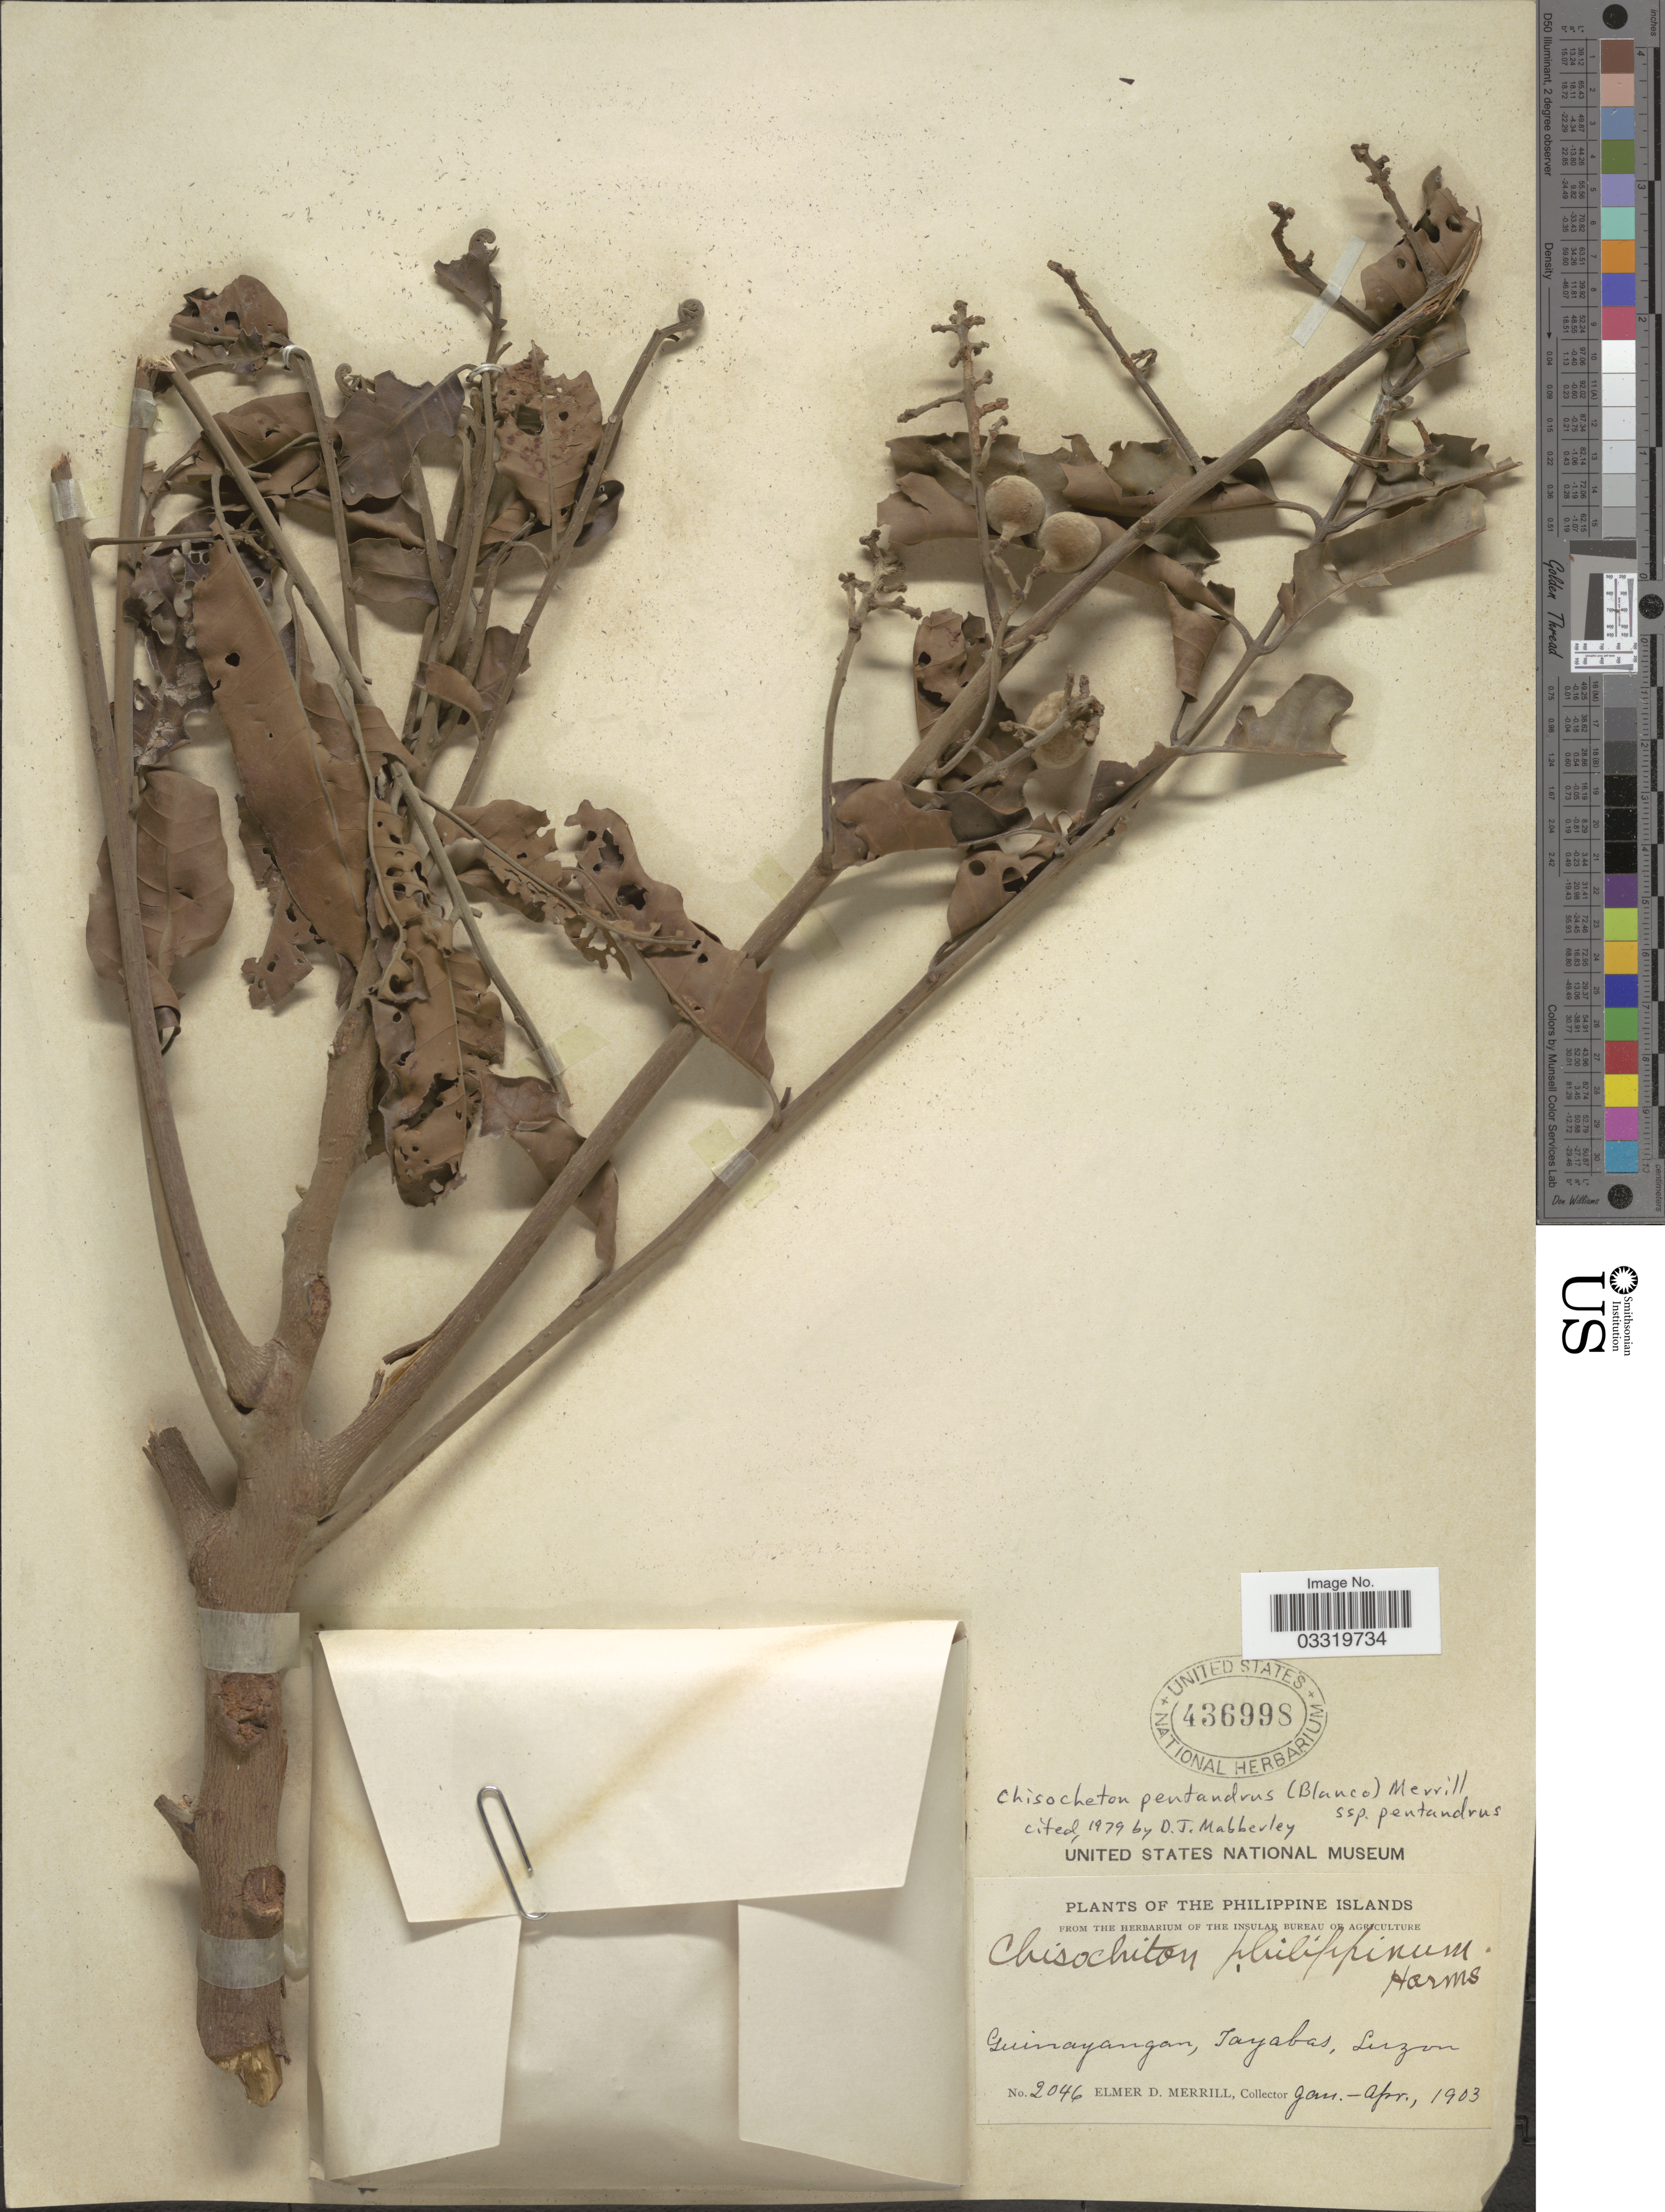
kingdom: Plantae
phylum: Tracheophyta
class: Magnoliopsida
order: Sapindales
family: Meliaceae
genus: Chisocheton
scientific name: Chisocheton pentandrus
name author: (Blanco) Merr.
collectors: E. D. Merrill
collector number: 2046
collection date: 1903-01/1903-04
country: Philippines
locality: The Philippine Islands. Guinayangan. Tayabas, Luzon.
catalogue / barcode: US 436998